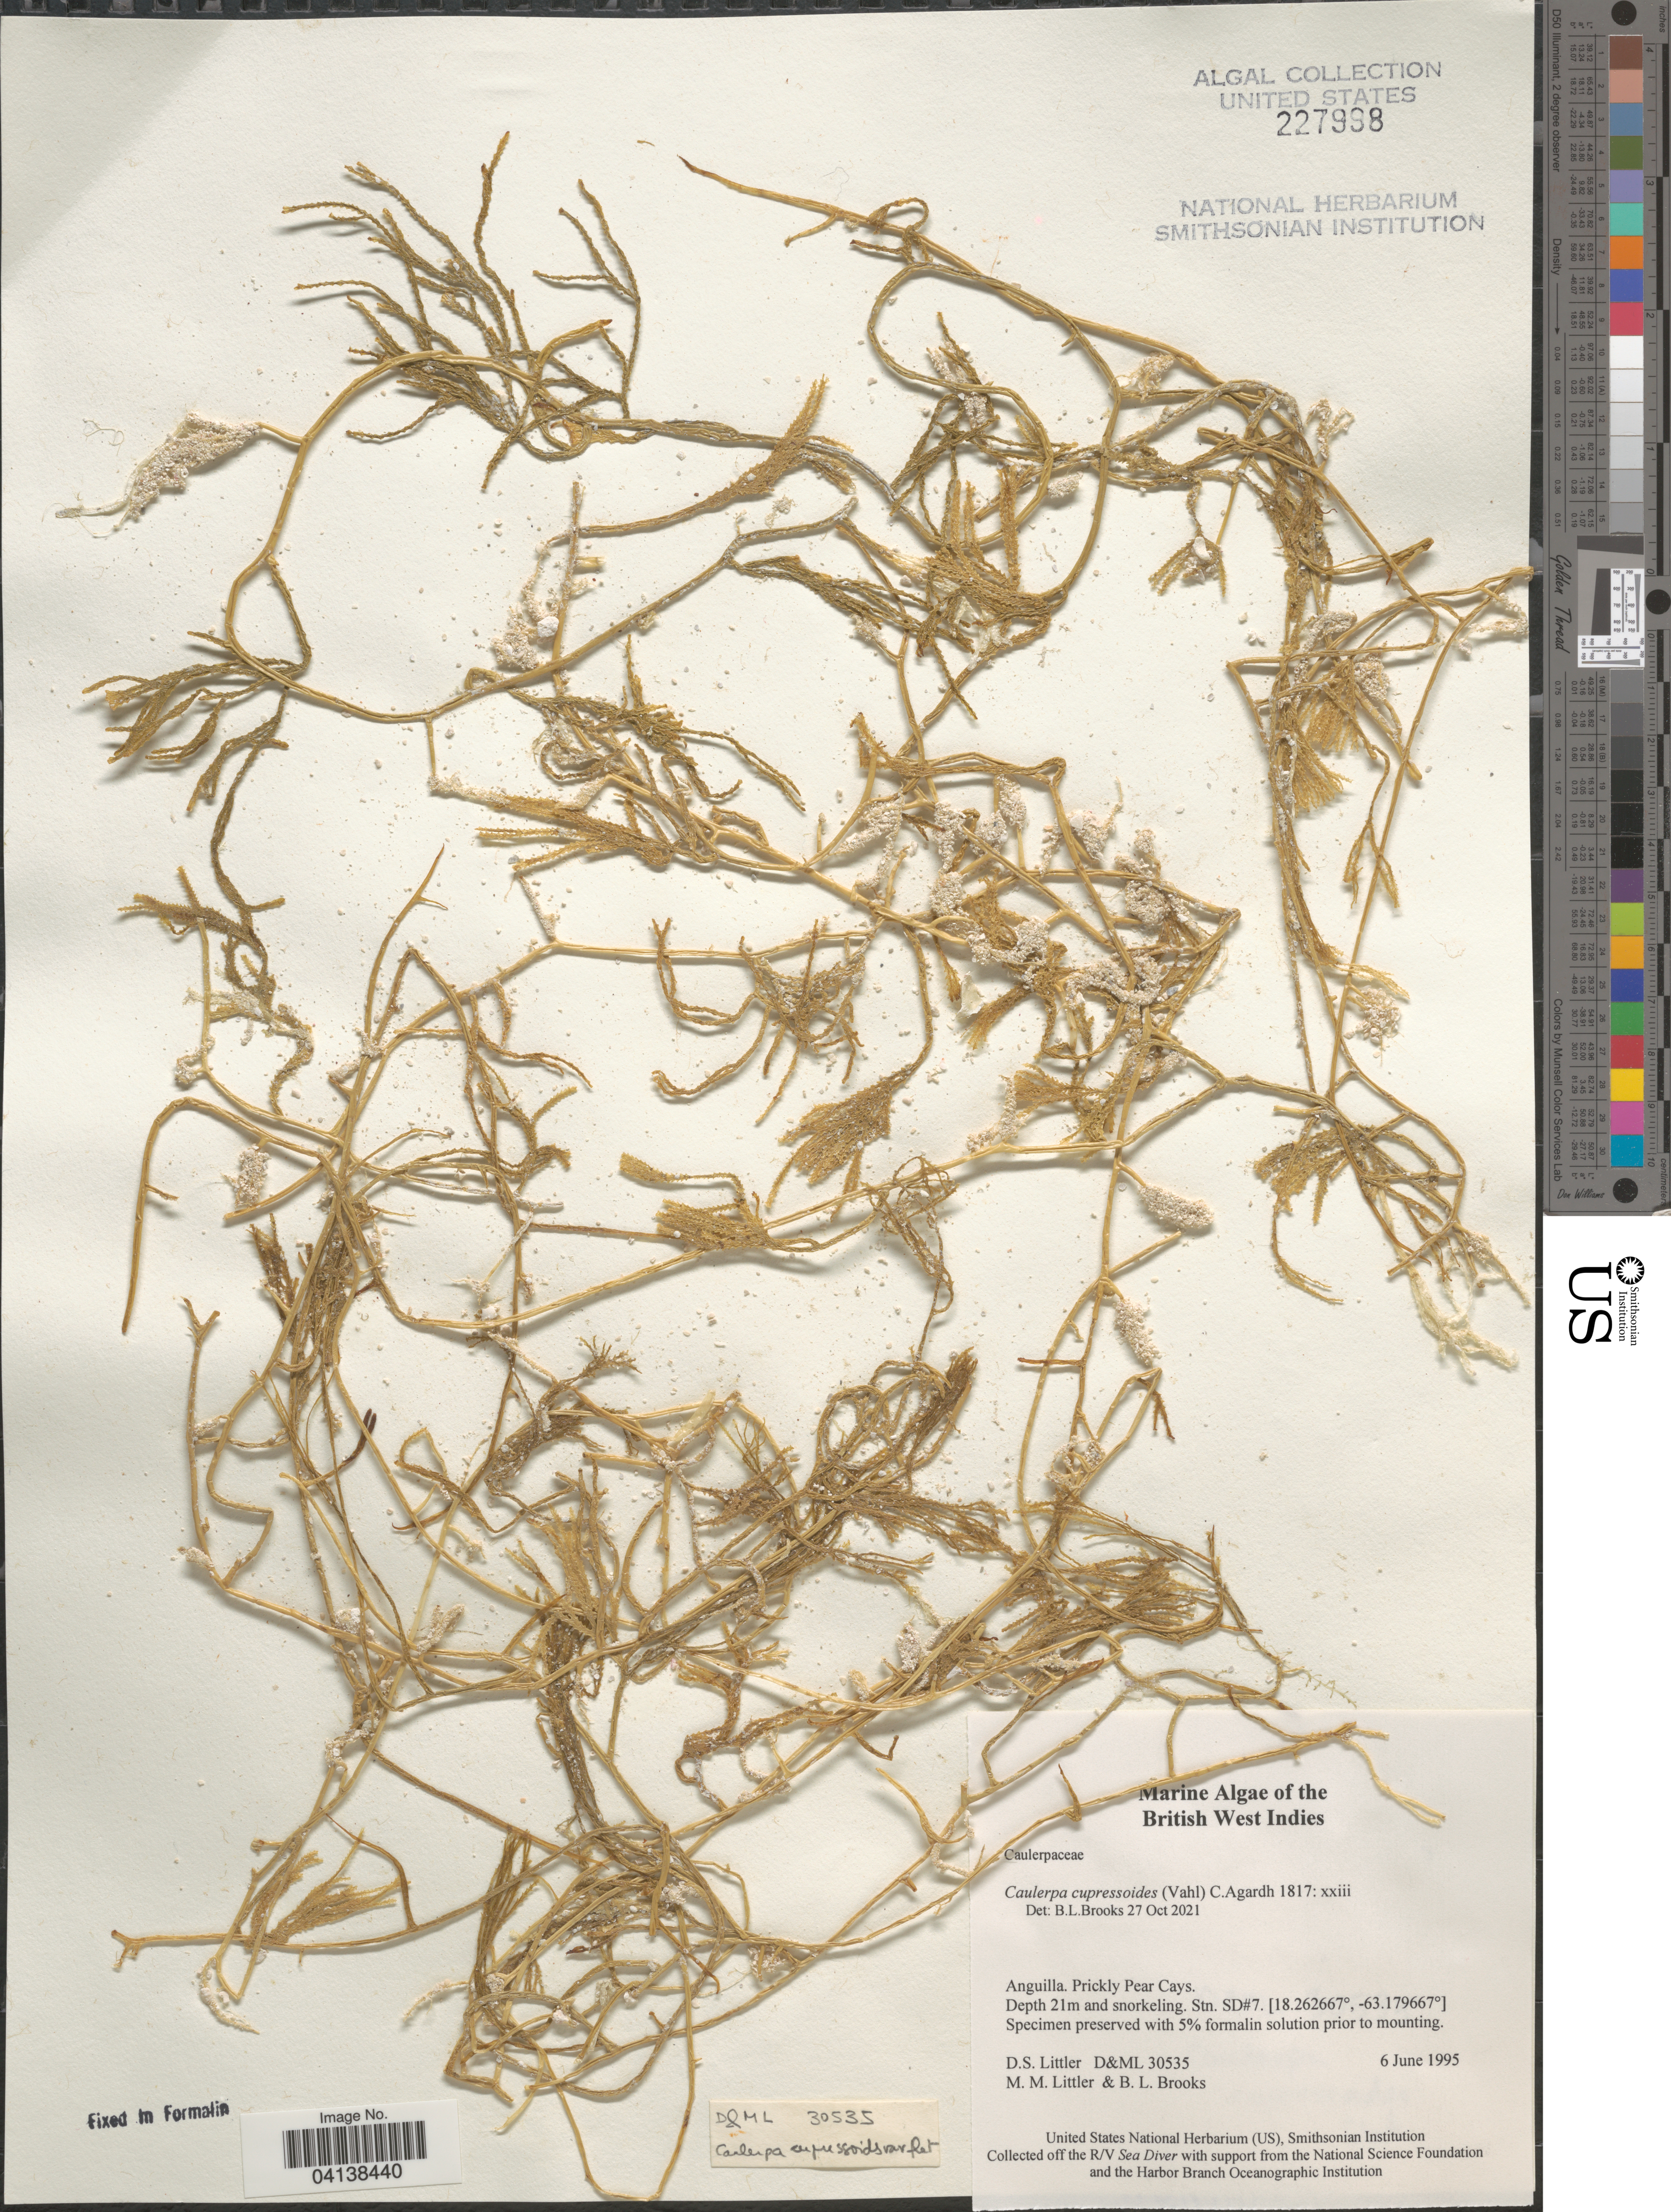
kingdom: Plantae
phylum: Chlorophyta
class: Ulvophyceae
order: Bryopsidales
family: Caulerpaceae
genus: Caulerpa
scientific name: Caulerpa cupressoides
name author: (Vahl) C. Agardh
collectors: D. S. Littler & B. Brooks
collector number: D&ML 30535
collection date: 1995-06-06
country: Anguilla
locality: British West Indies. Prickly Pear Cays. Stn. SD#7.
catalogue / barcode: US 227998